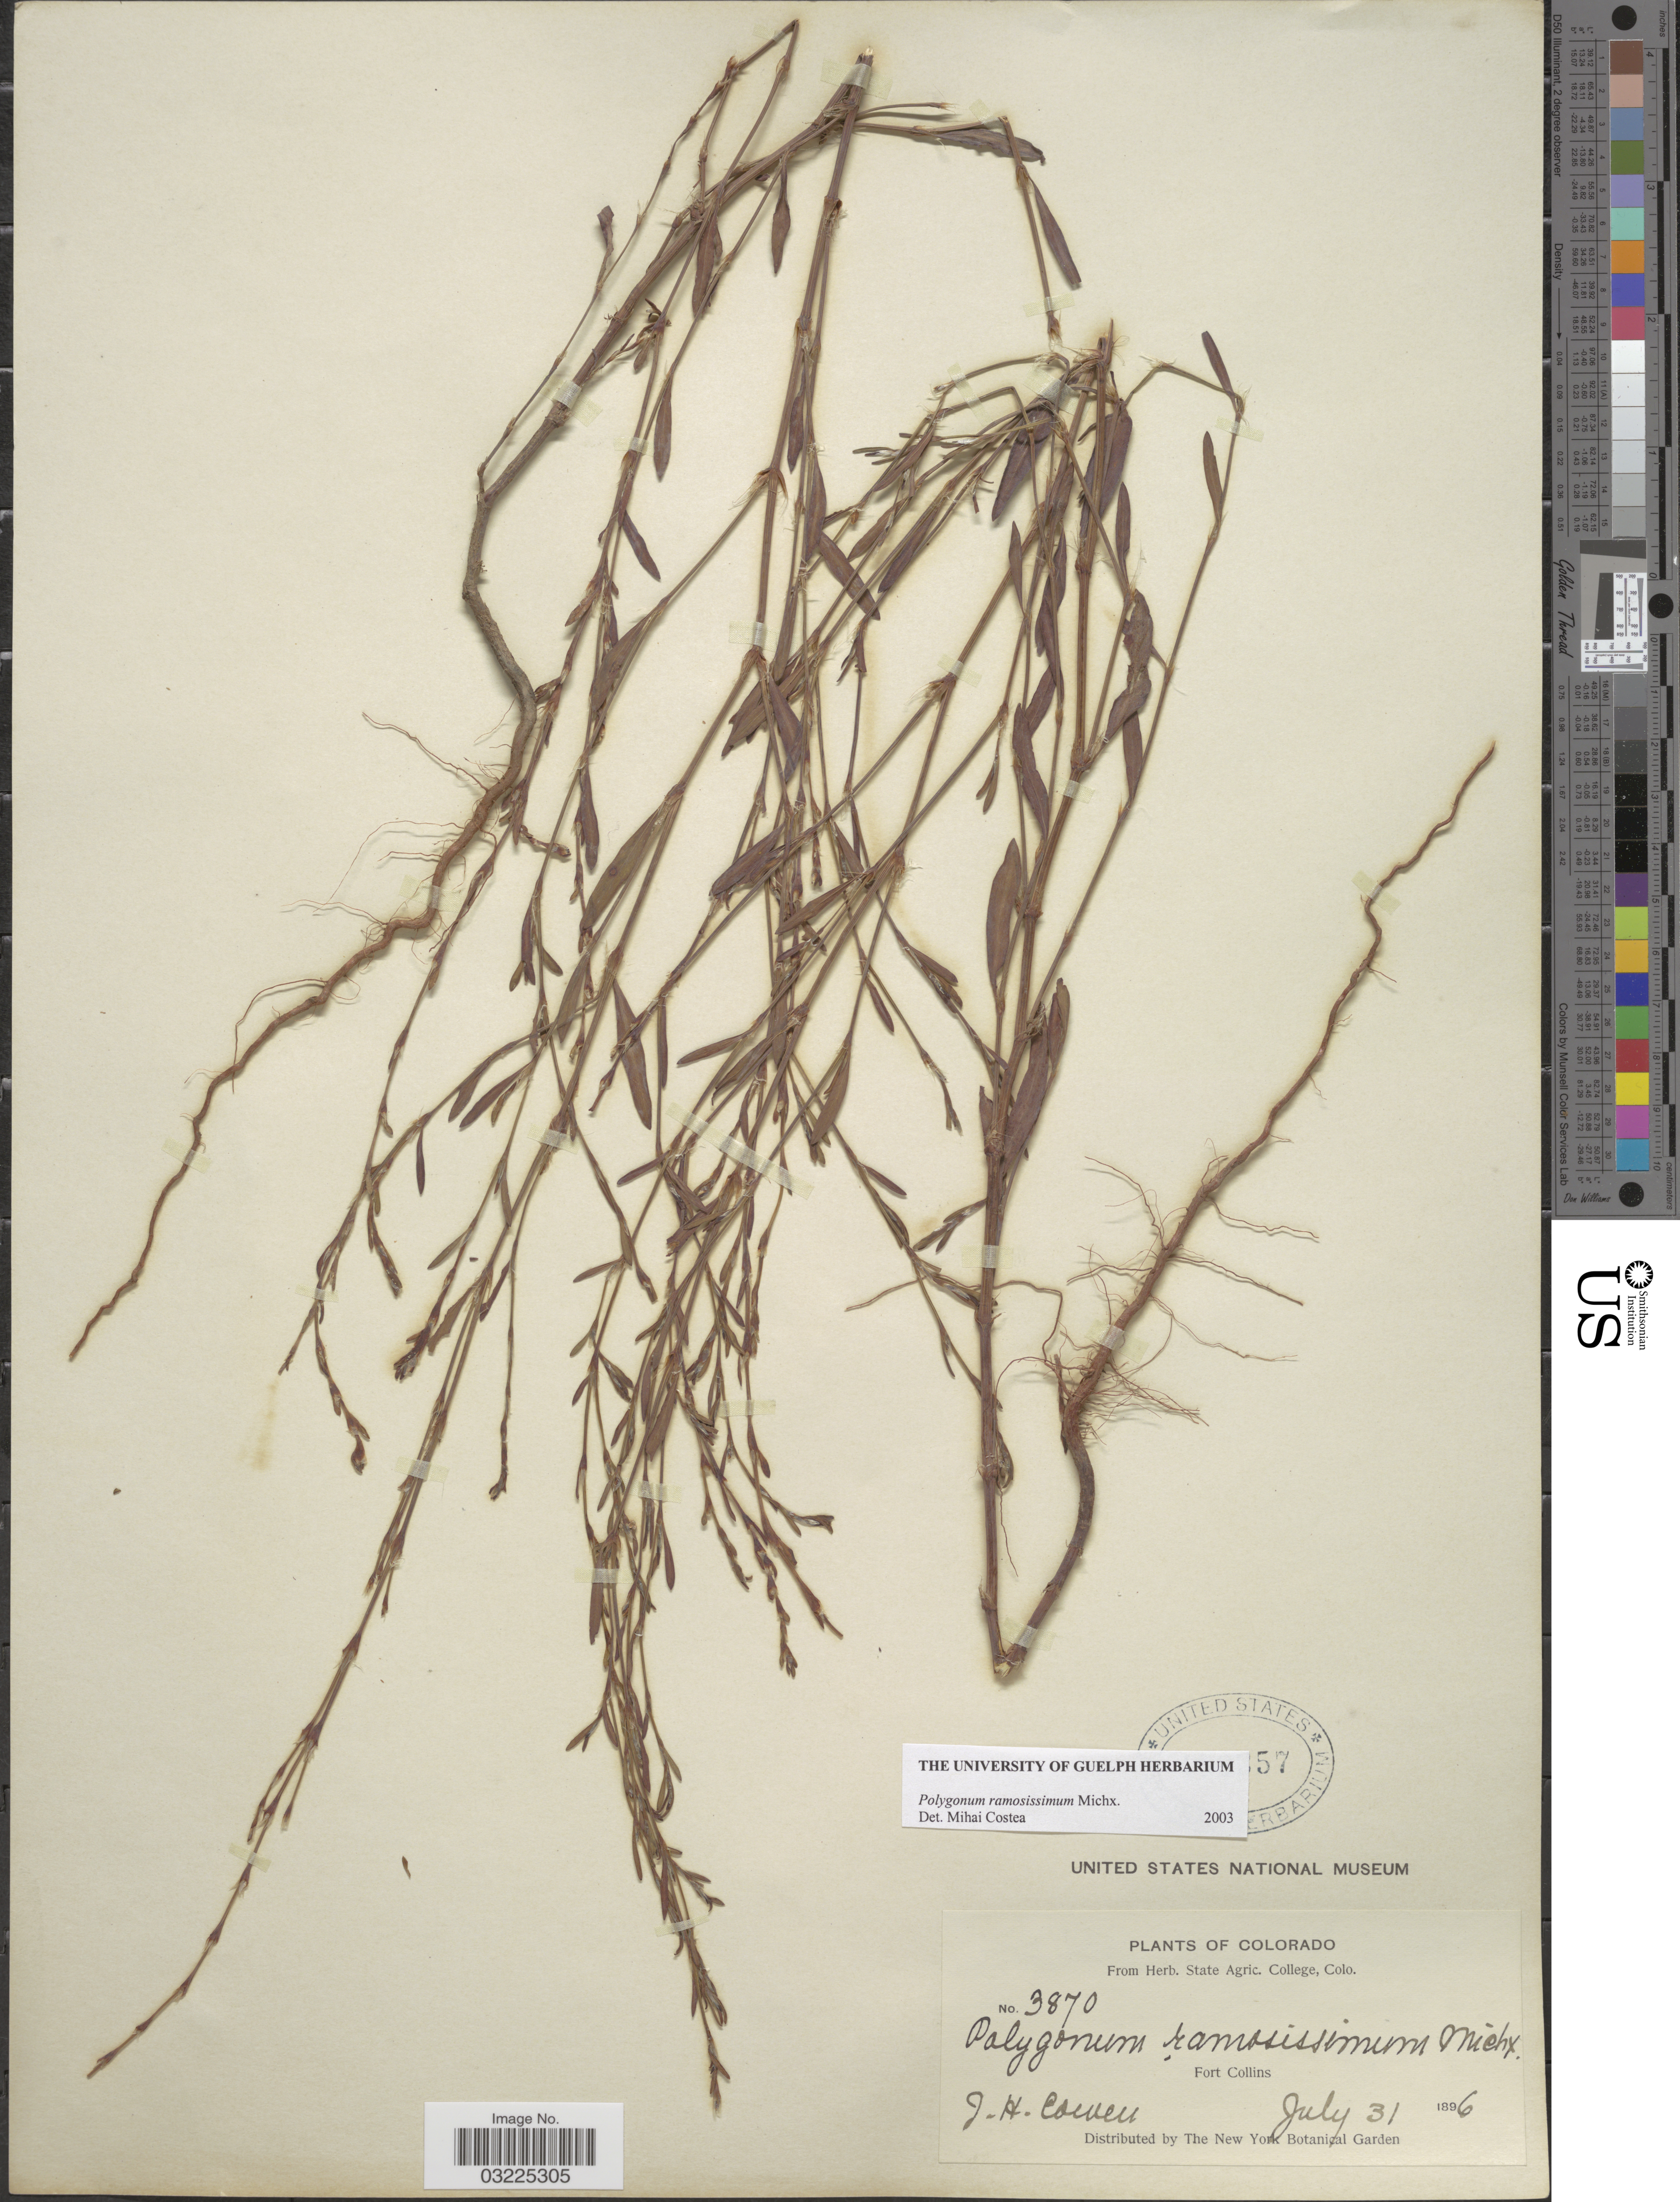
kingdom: Plantae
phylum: Tracheophyta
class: Magnoliopsida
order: Caryophyllales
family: Polygonaceae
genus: Polygonum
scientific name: Polygonum ramosissimum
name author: Michx.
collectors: J. H. Cowen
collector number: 3870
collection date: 1896-07-31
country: United States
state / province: Colorado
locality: Fort Collins.